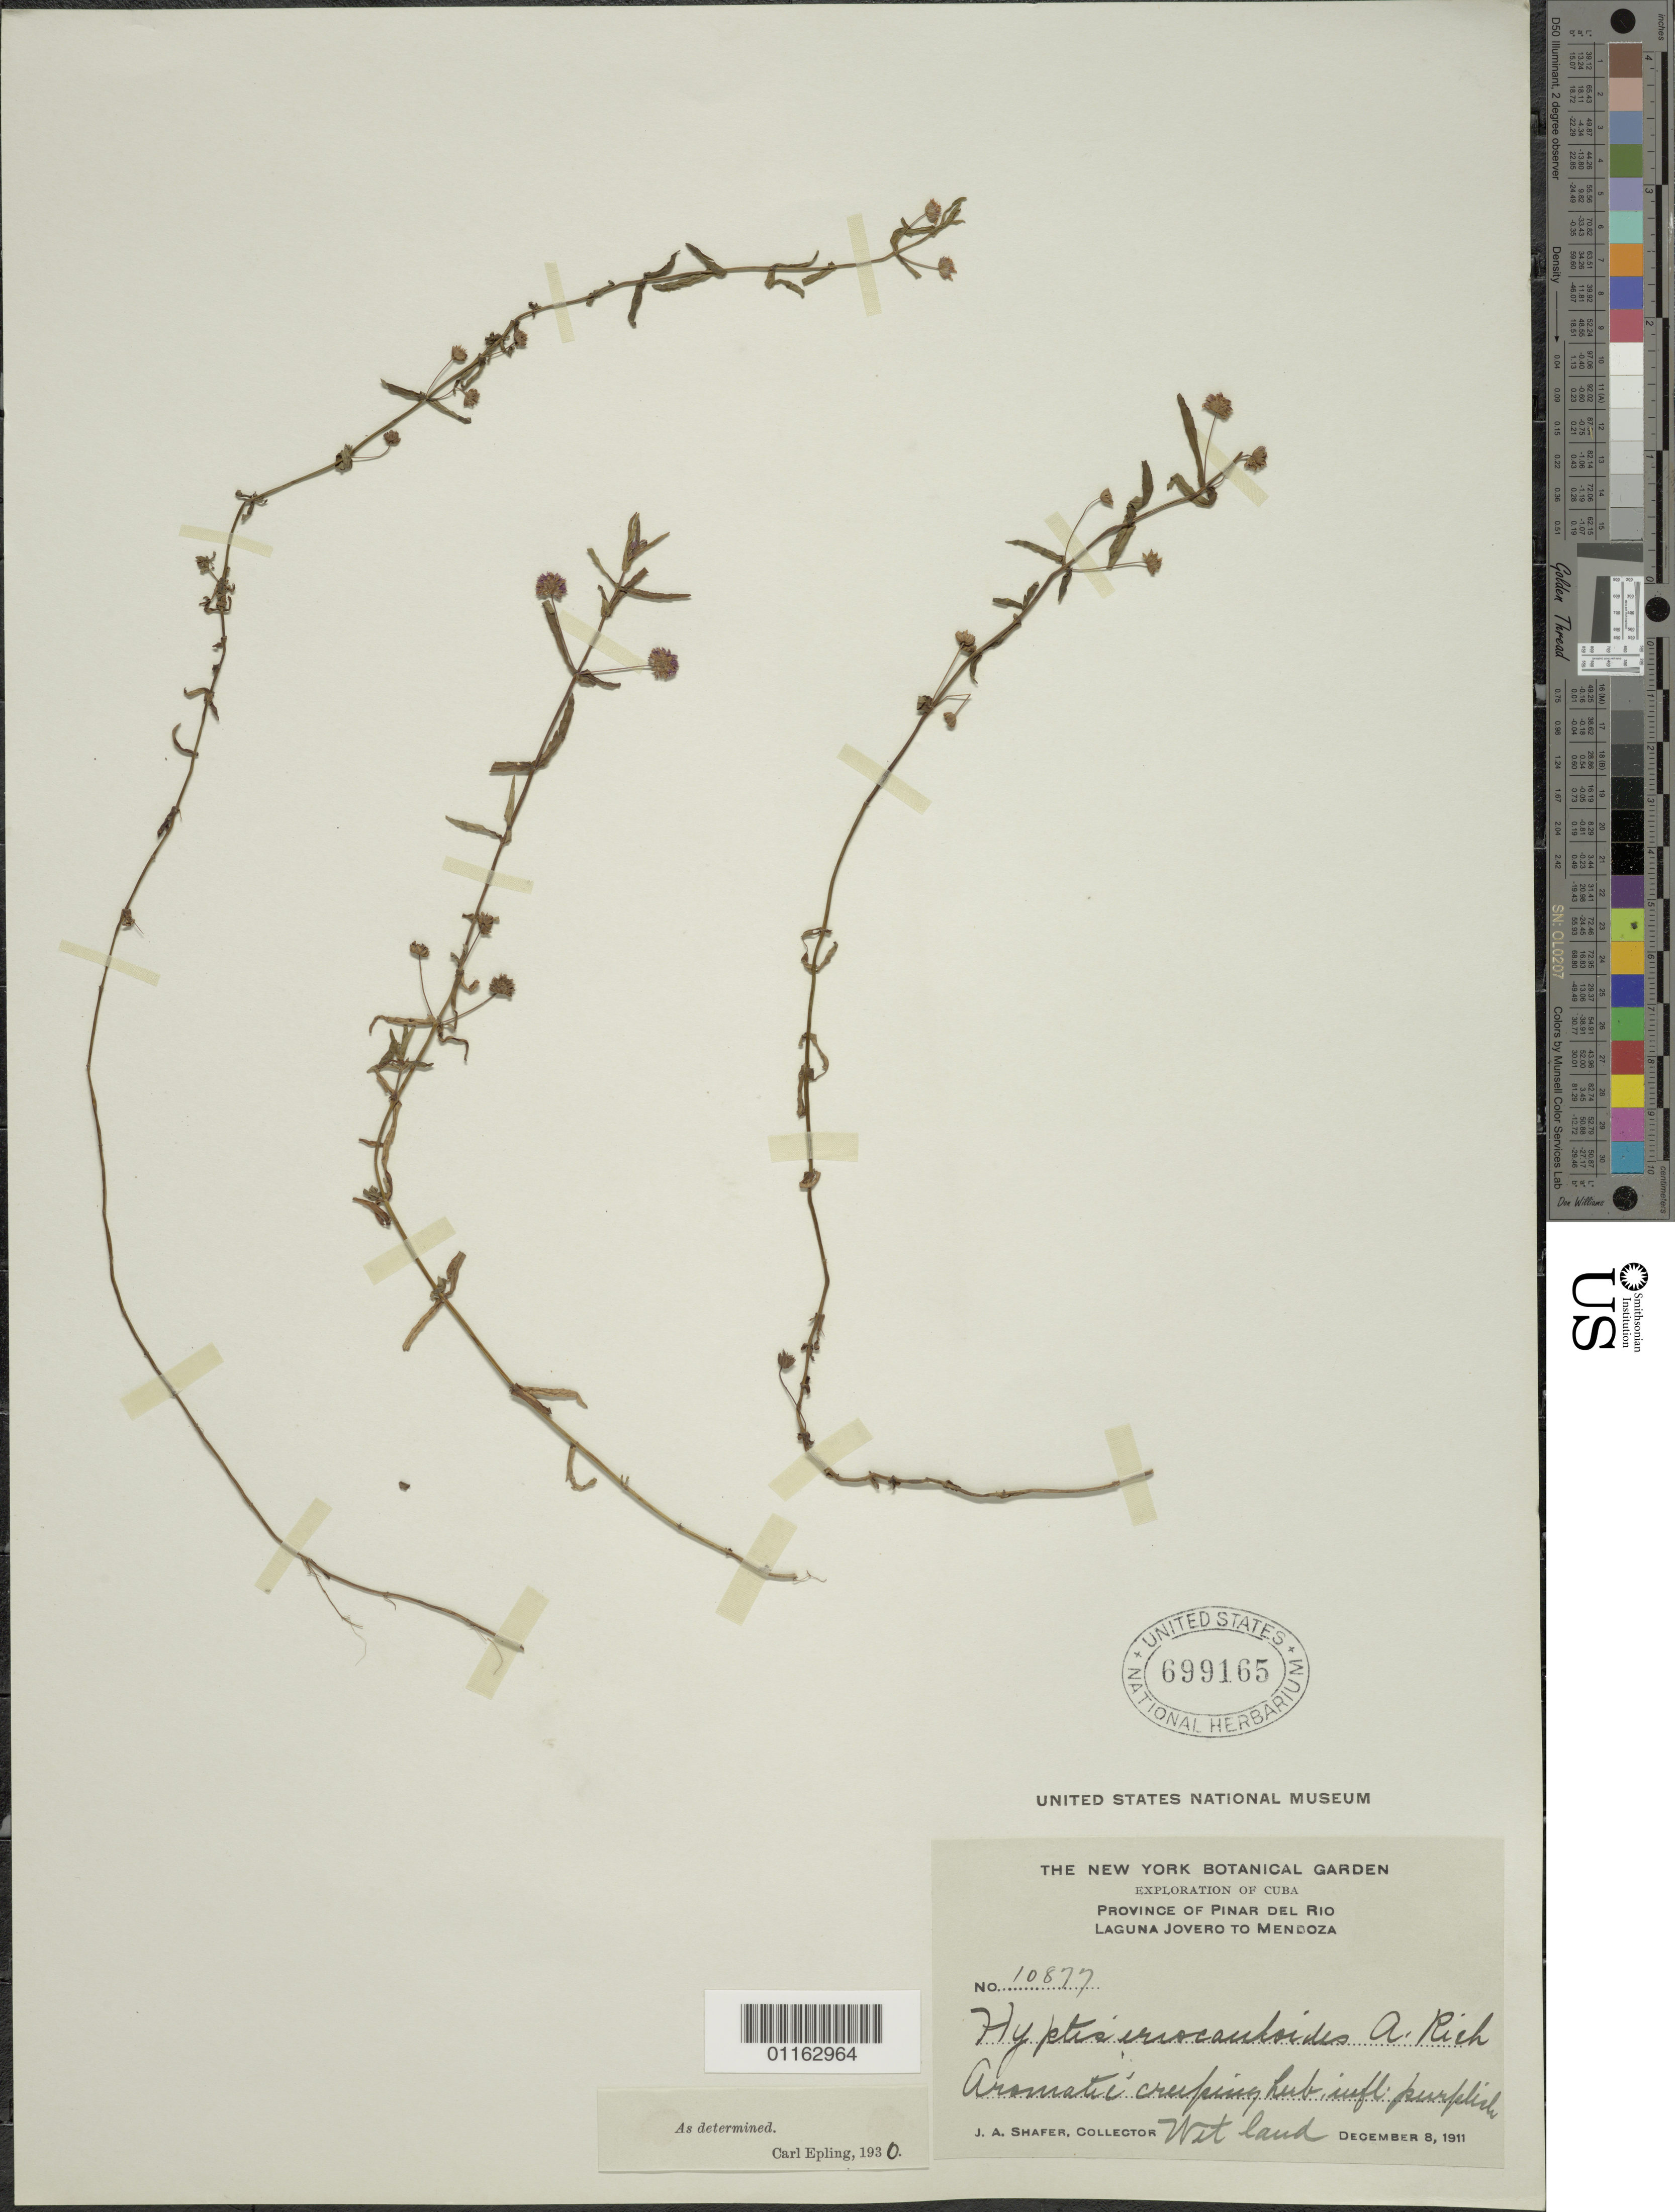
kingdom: Plantae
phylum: Tracheophyta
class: Magnoliopsida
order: Lamiales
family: Lamiaceae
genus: Hyptis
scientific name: Hyptis eriocauloides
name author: A. Rich.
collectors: J. A. Shafer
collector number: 10877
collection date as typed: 08 Dec 1911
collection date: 1911-12-08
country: Cuba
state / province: Pinar del Rio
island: Cuba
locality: Laguna Jovero to Mendoza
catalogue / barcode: US 699165